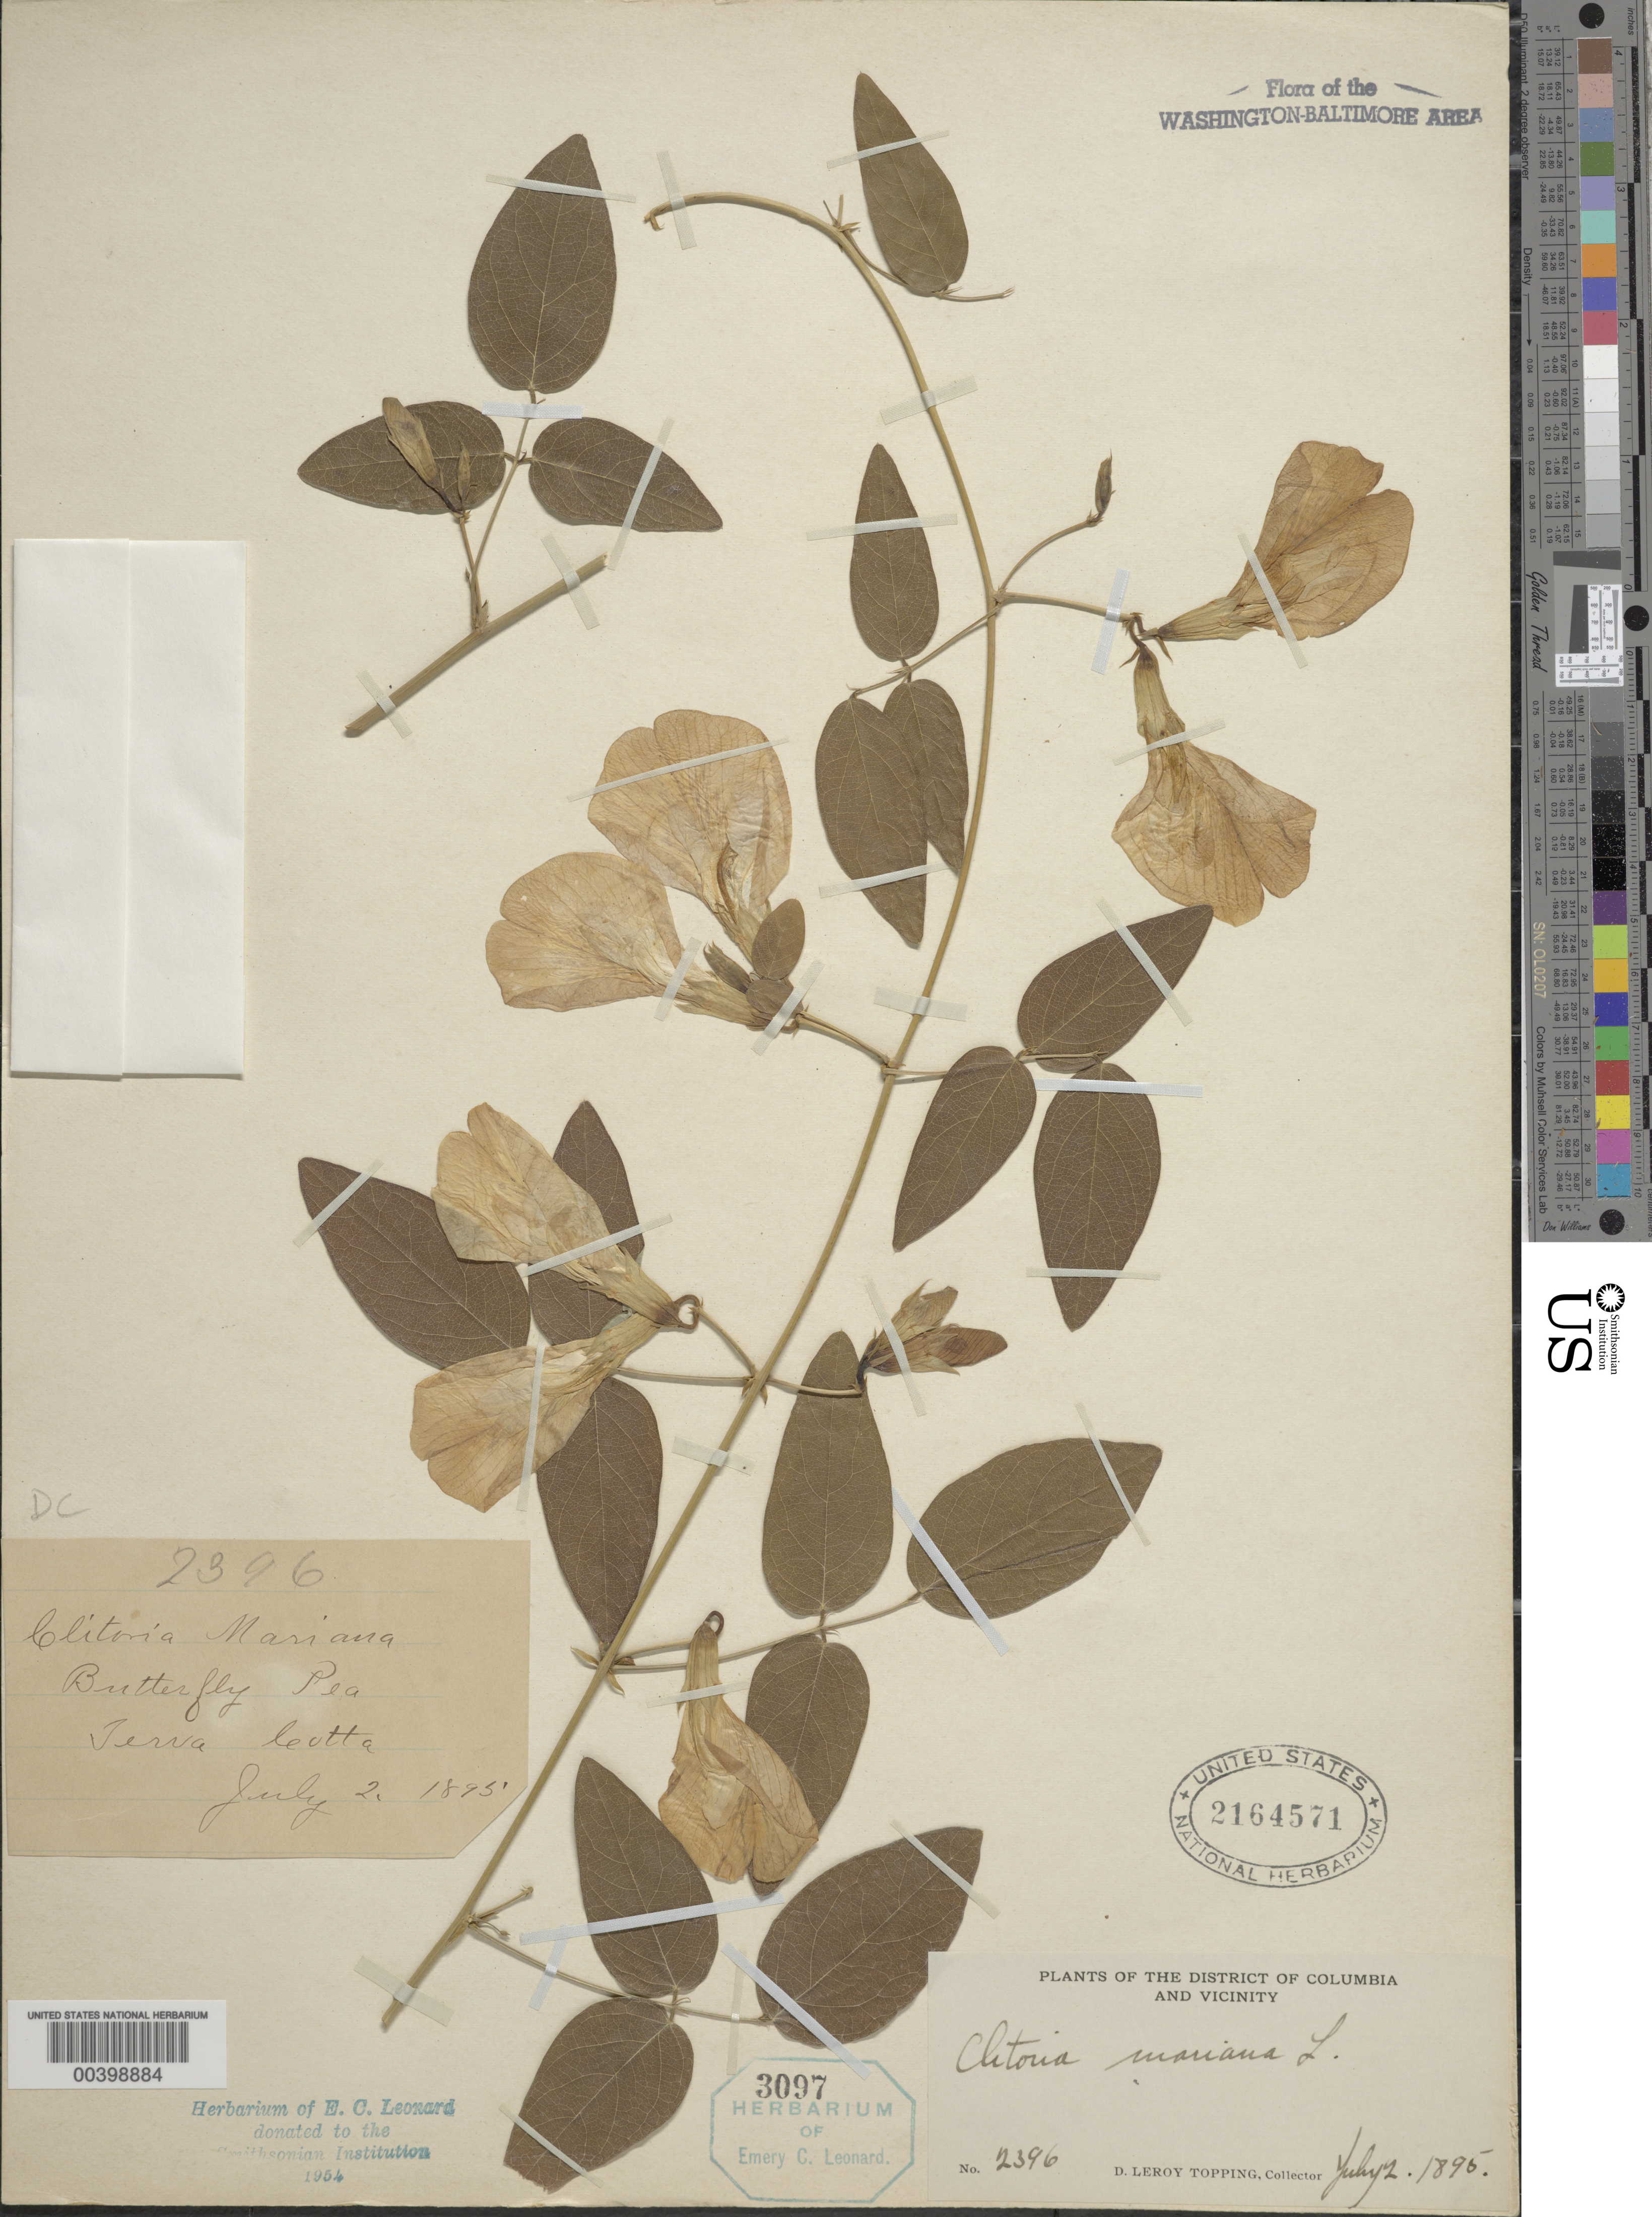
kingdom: Plantae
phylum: Tracheophyta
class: Magnoliopsida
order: Fabales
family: Fabaceae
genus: Clitoria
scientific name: Clitoria mariana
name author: L.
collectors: D. L. Topping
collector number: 2396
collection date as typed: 02 Jul 1895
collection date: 1895-07-02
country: United States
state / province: District of Columbia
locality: Terra Cotta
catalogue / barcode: US 2164571